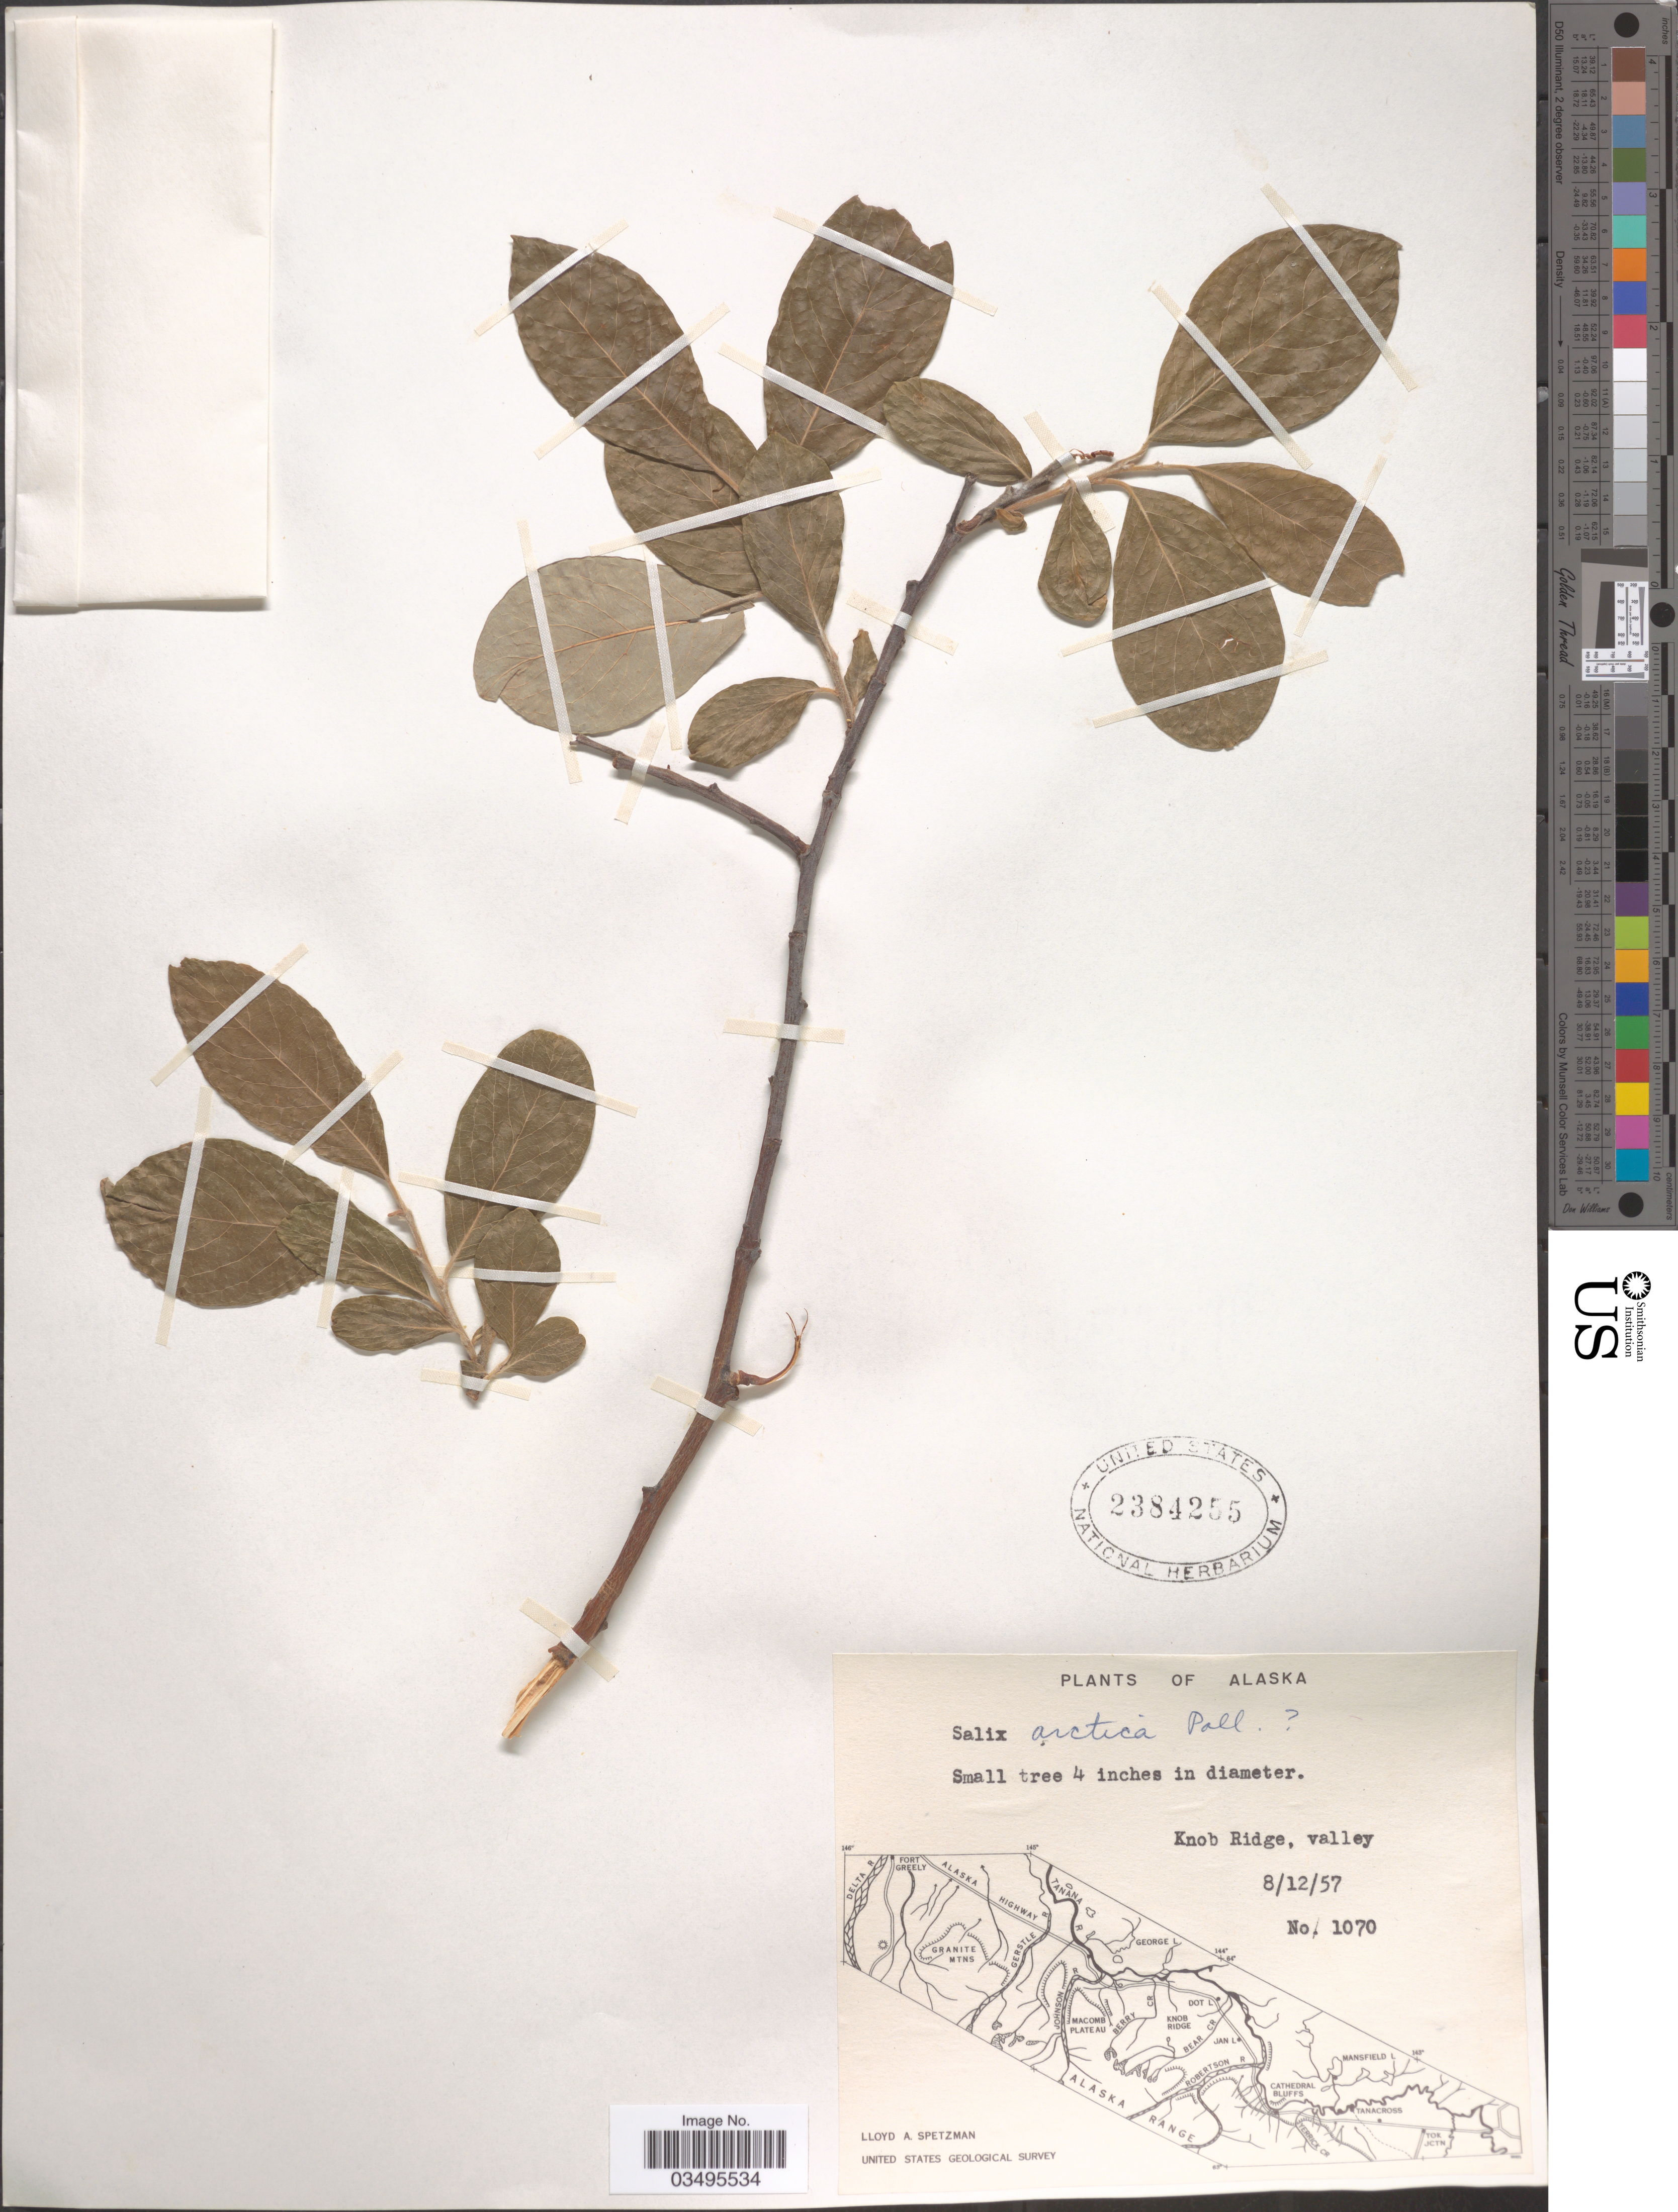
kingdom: Plantae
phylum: Tracheophyta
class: Magnoliopsida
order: Malpighiales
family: Salicaceae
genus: Salix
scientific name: Salix arctica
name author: Pall.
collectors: L. Spetzman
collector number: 1070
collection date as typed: Transcribed d/m/y: 12/8/57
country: United States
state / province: Alaska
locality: Knob Ridge, valley.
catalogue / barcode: US 2384255